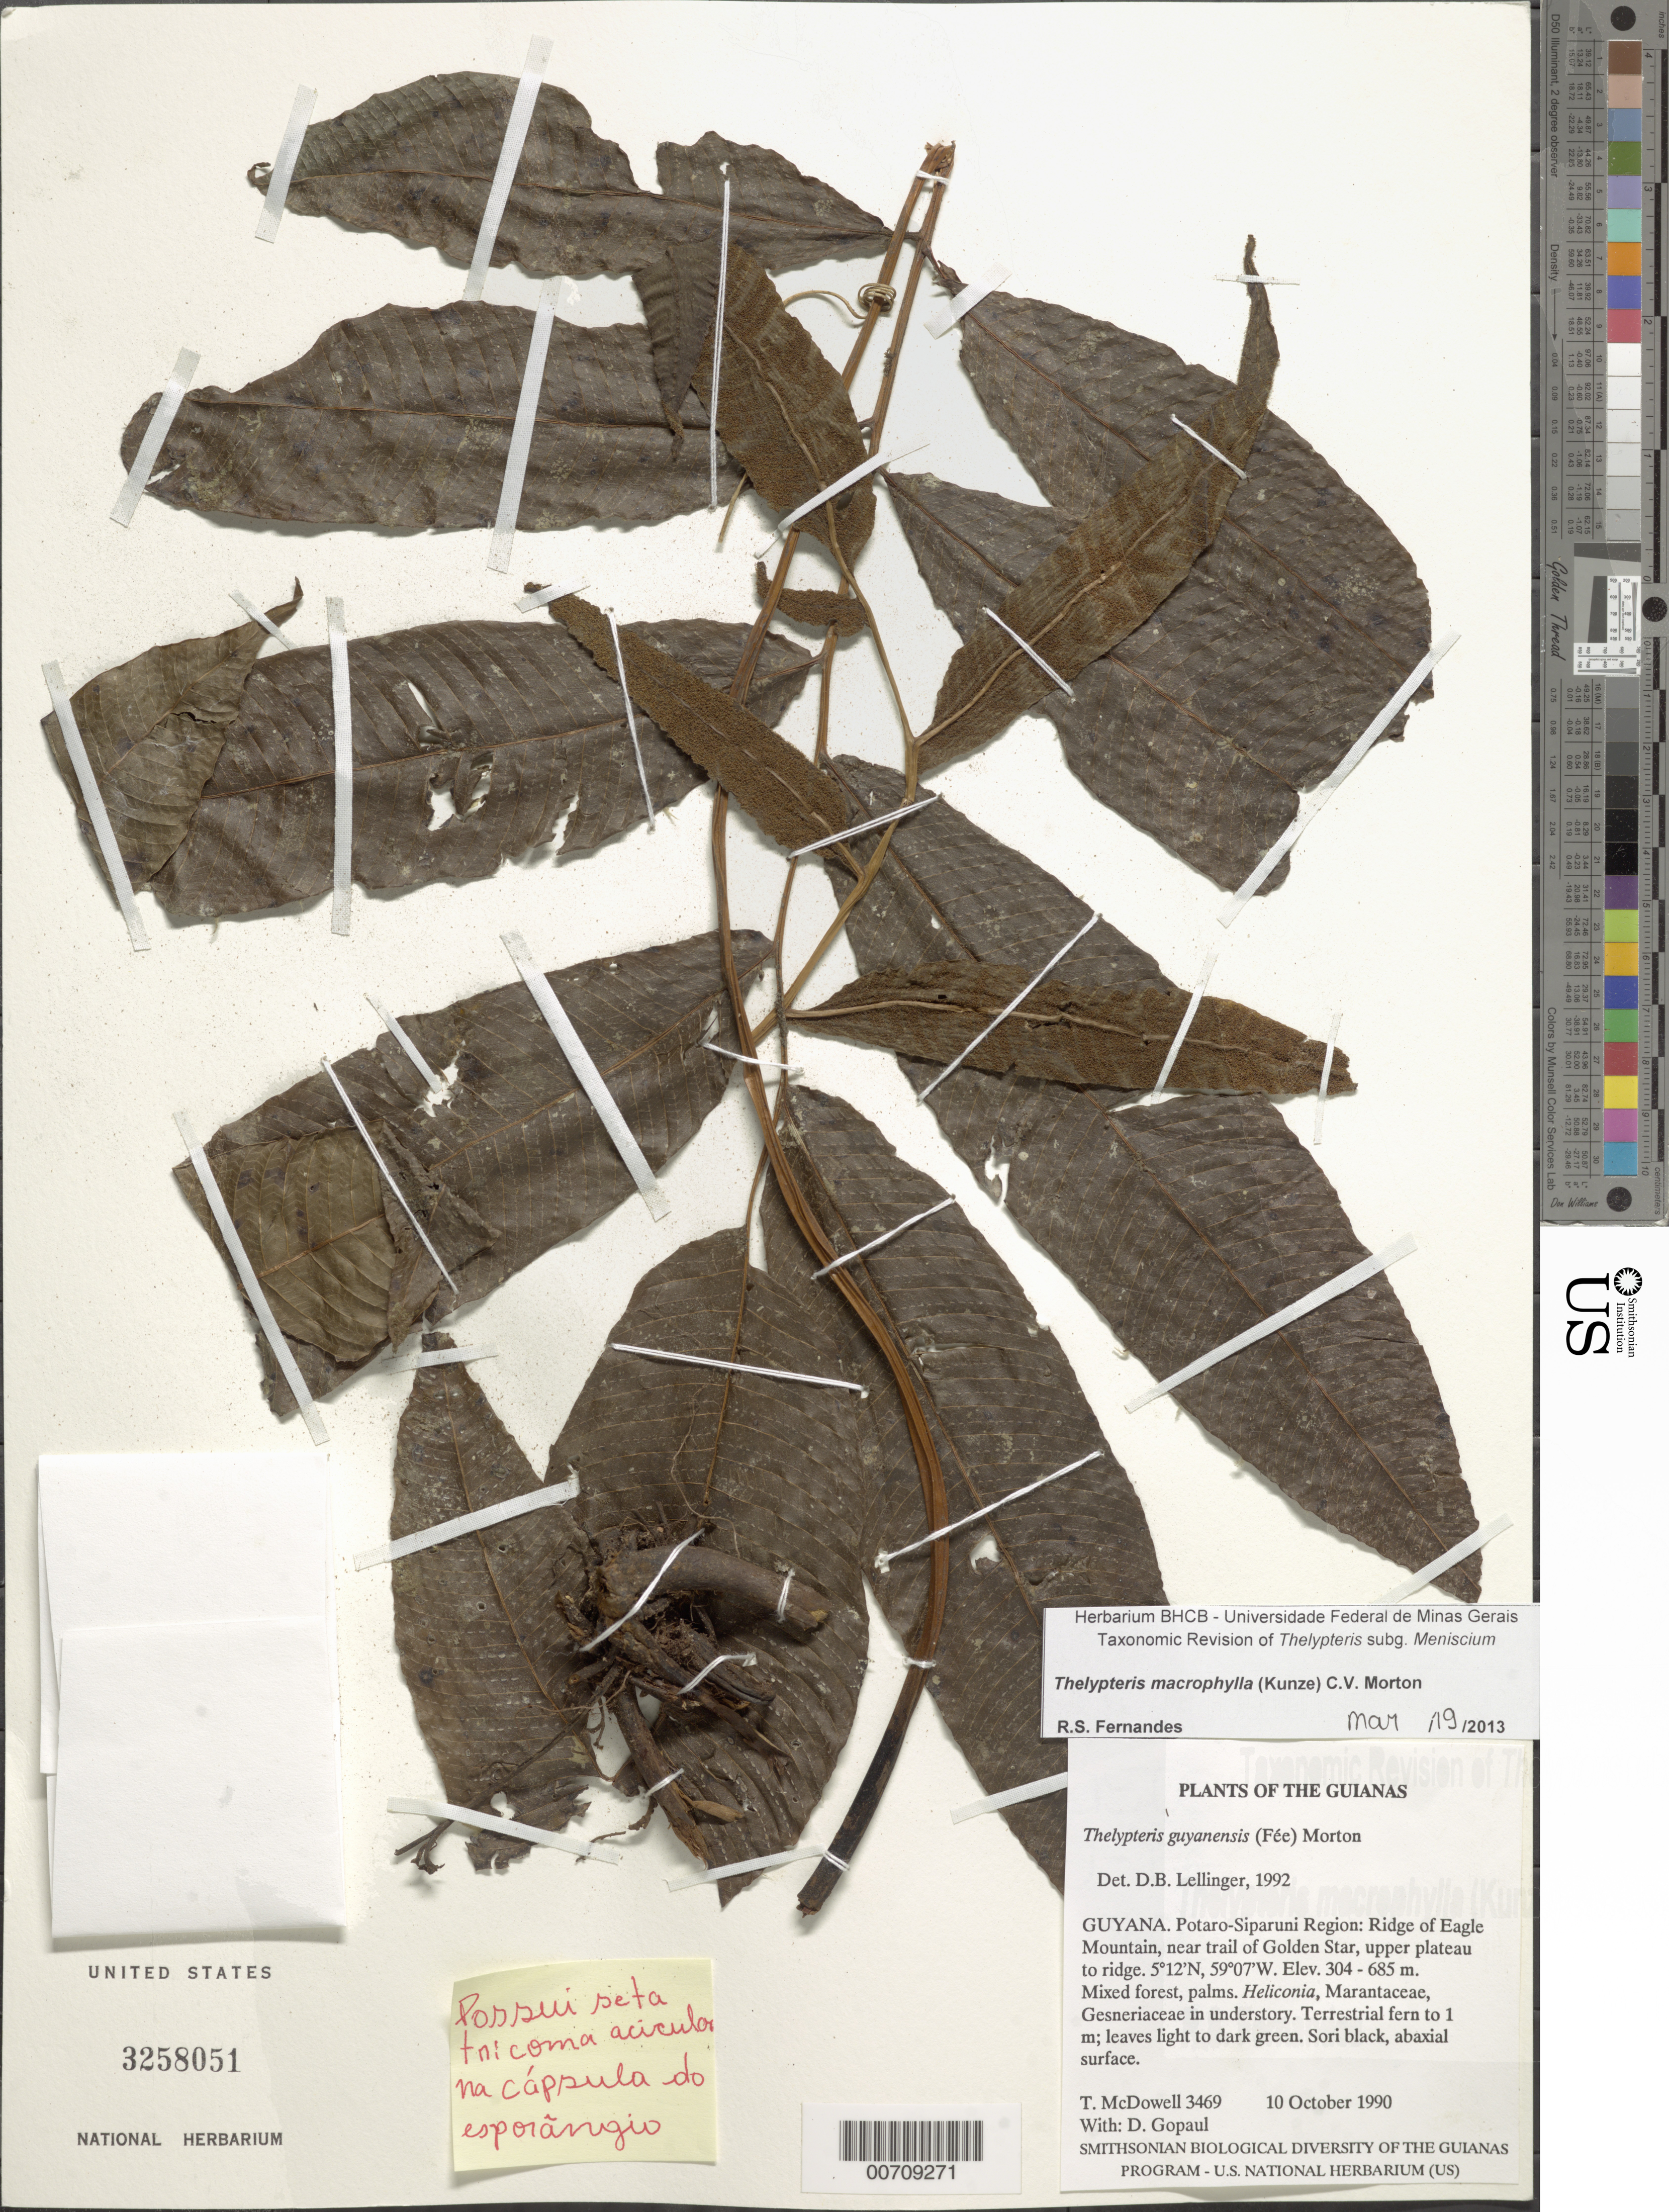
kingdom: Plantae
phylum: Tracheophyta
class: Polypodiopsida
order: Polypodiales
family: Thelypteridaceae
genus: Meniscium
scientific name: Meniscium guyanense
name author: Fée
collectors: T. McDowell & D. Gopaul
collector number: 3469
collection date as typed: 10 October 1990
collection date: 1990-10-10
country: Guyana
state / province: Potaro-Siparuni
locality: Ridge of Eagle Mountain, near trail of Golden Star, upper plateau to ridge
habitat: Mixed forest, palms. Heliconia, Marantaceae, Gesneriaceae in understory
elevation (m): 304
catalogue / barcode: US 3258051